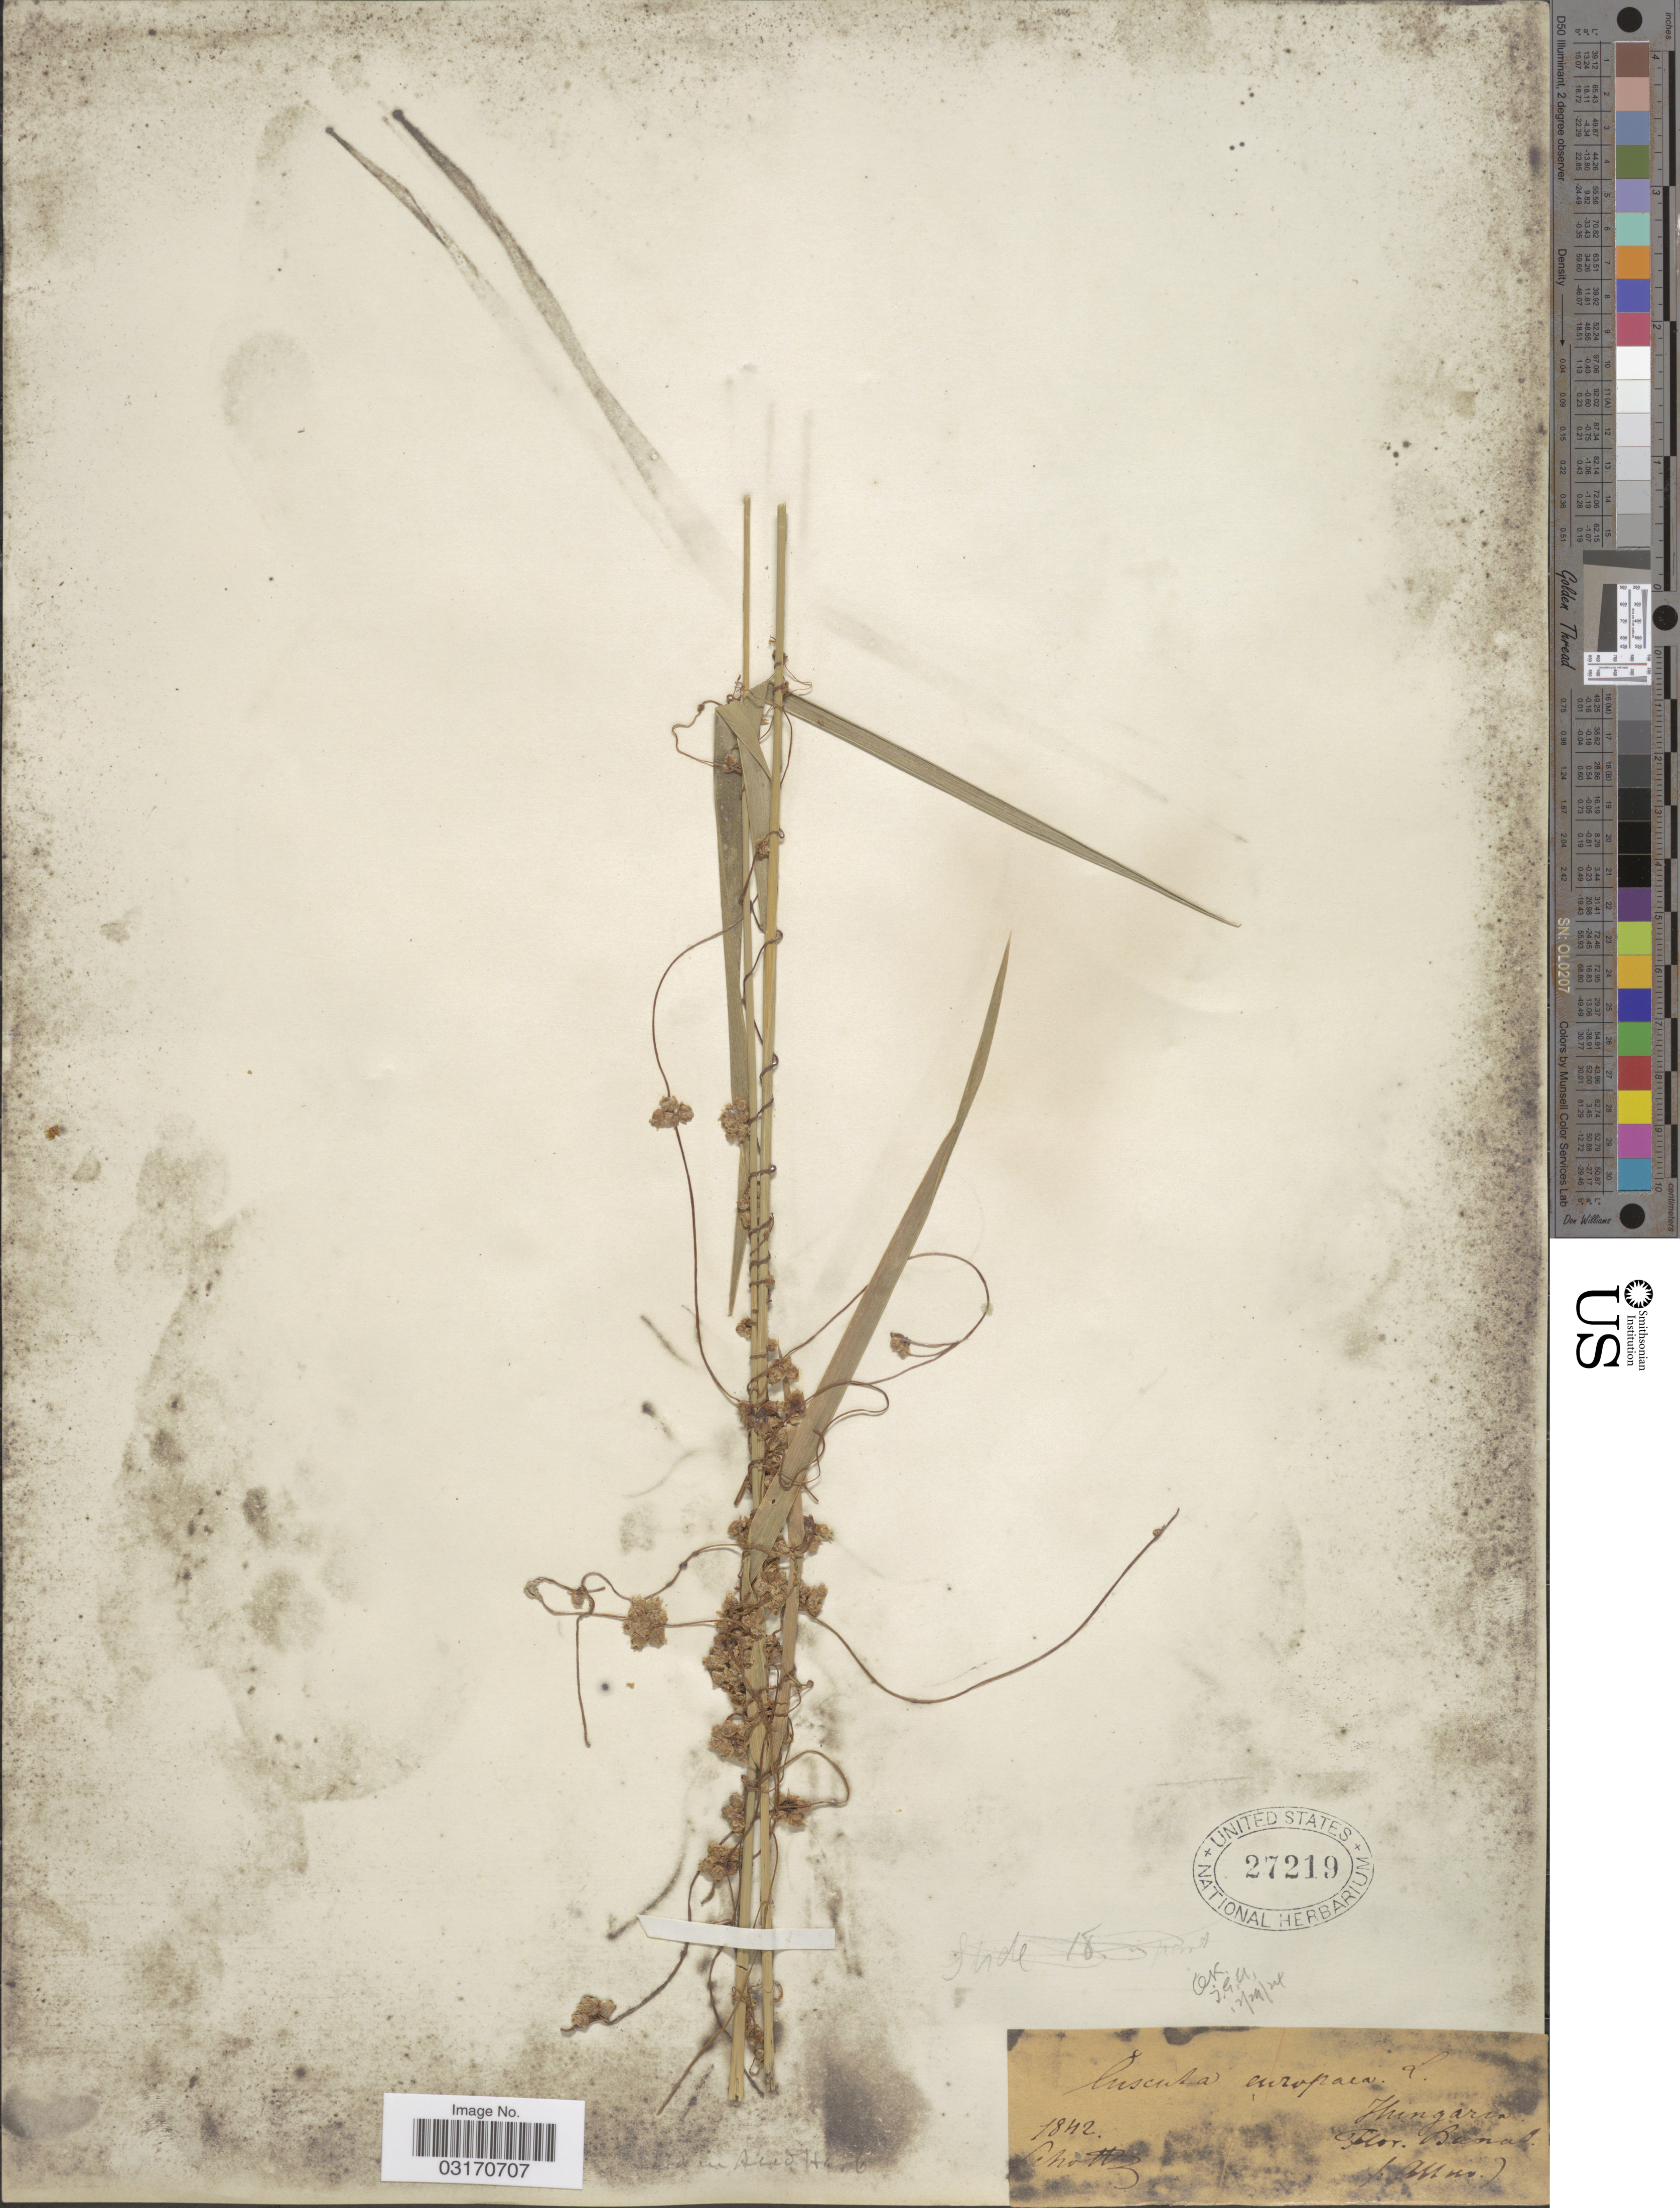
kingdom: Plantae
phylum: Tracheophyta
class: Magnoliopsida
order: Solanales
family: Convolvulaceae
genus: Cuscuta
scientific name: Cuscuta europaea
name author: L.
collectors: -. Schottz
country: Hungary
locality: Hungarica. Banat. fl. Attica. [interpreted]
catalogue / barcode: US 27219